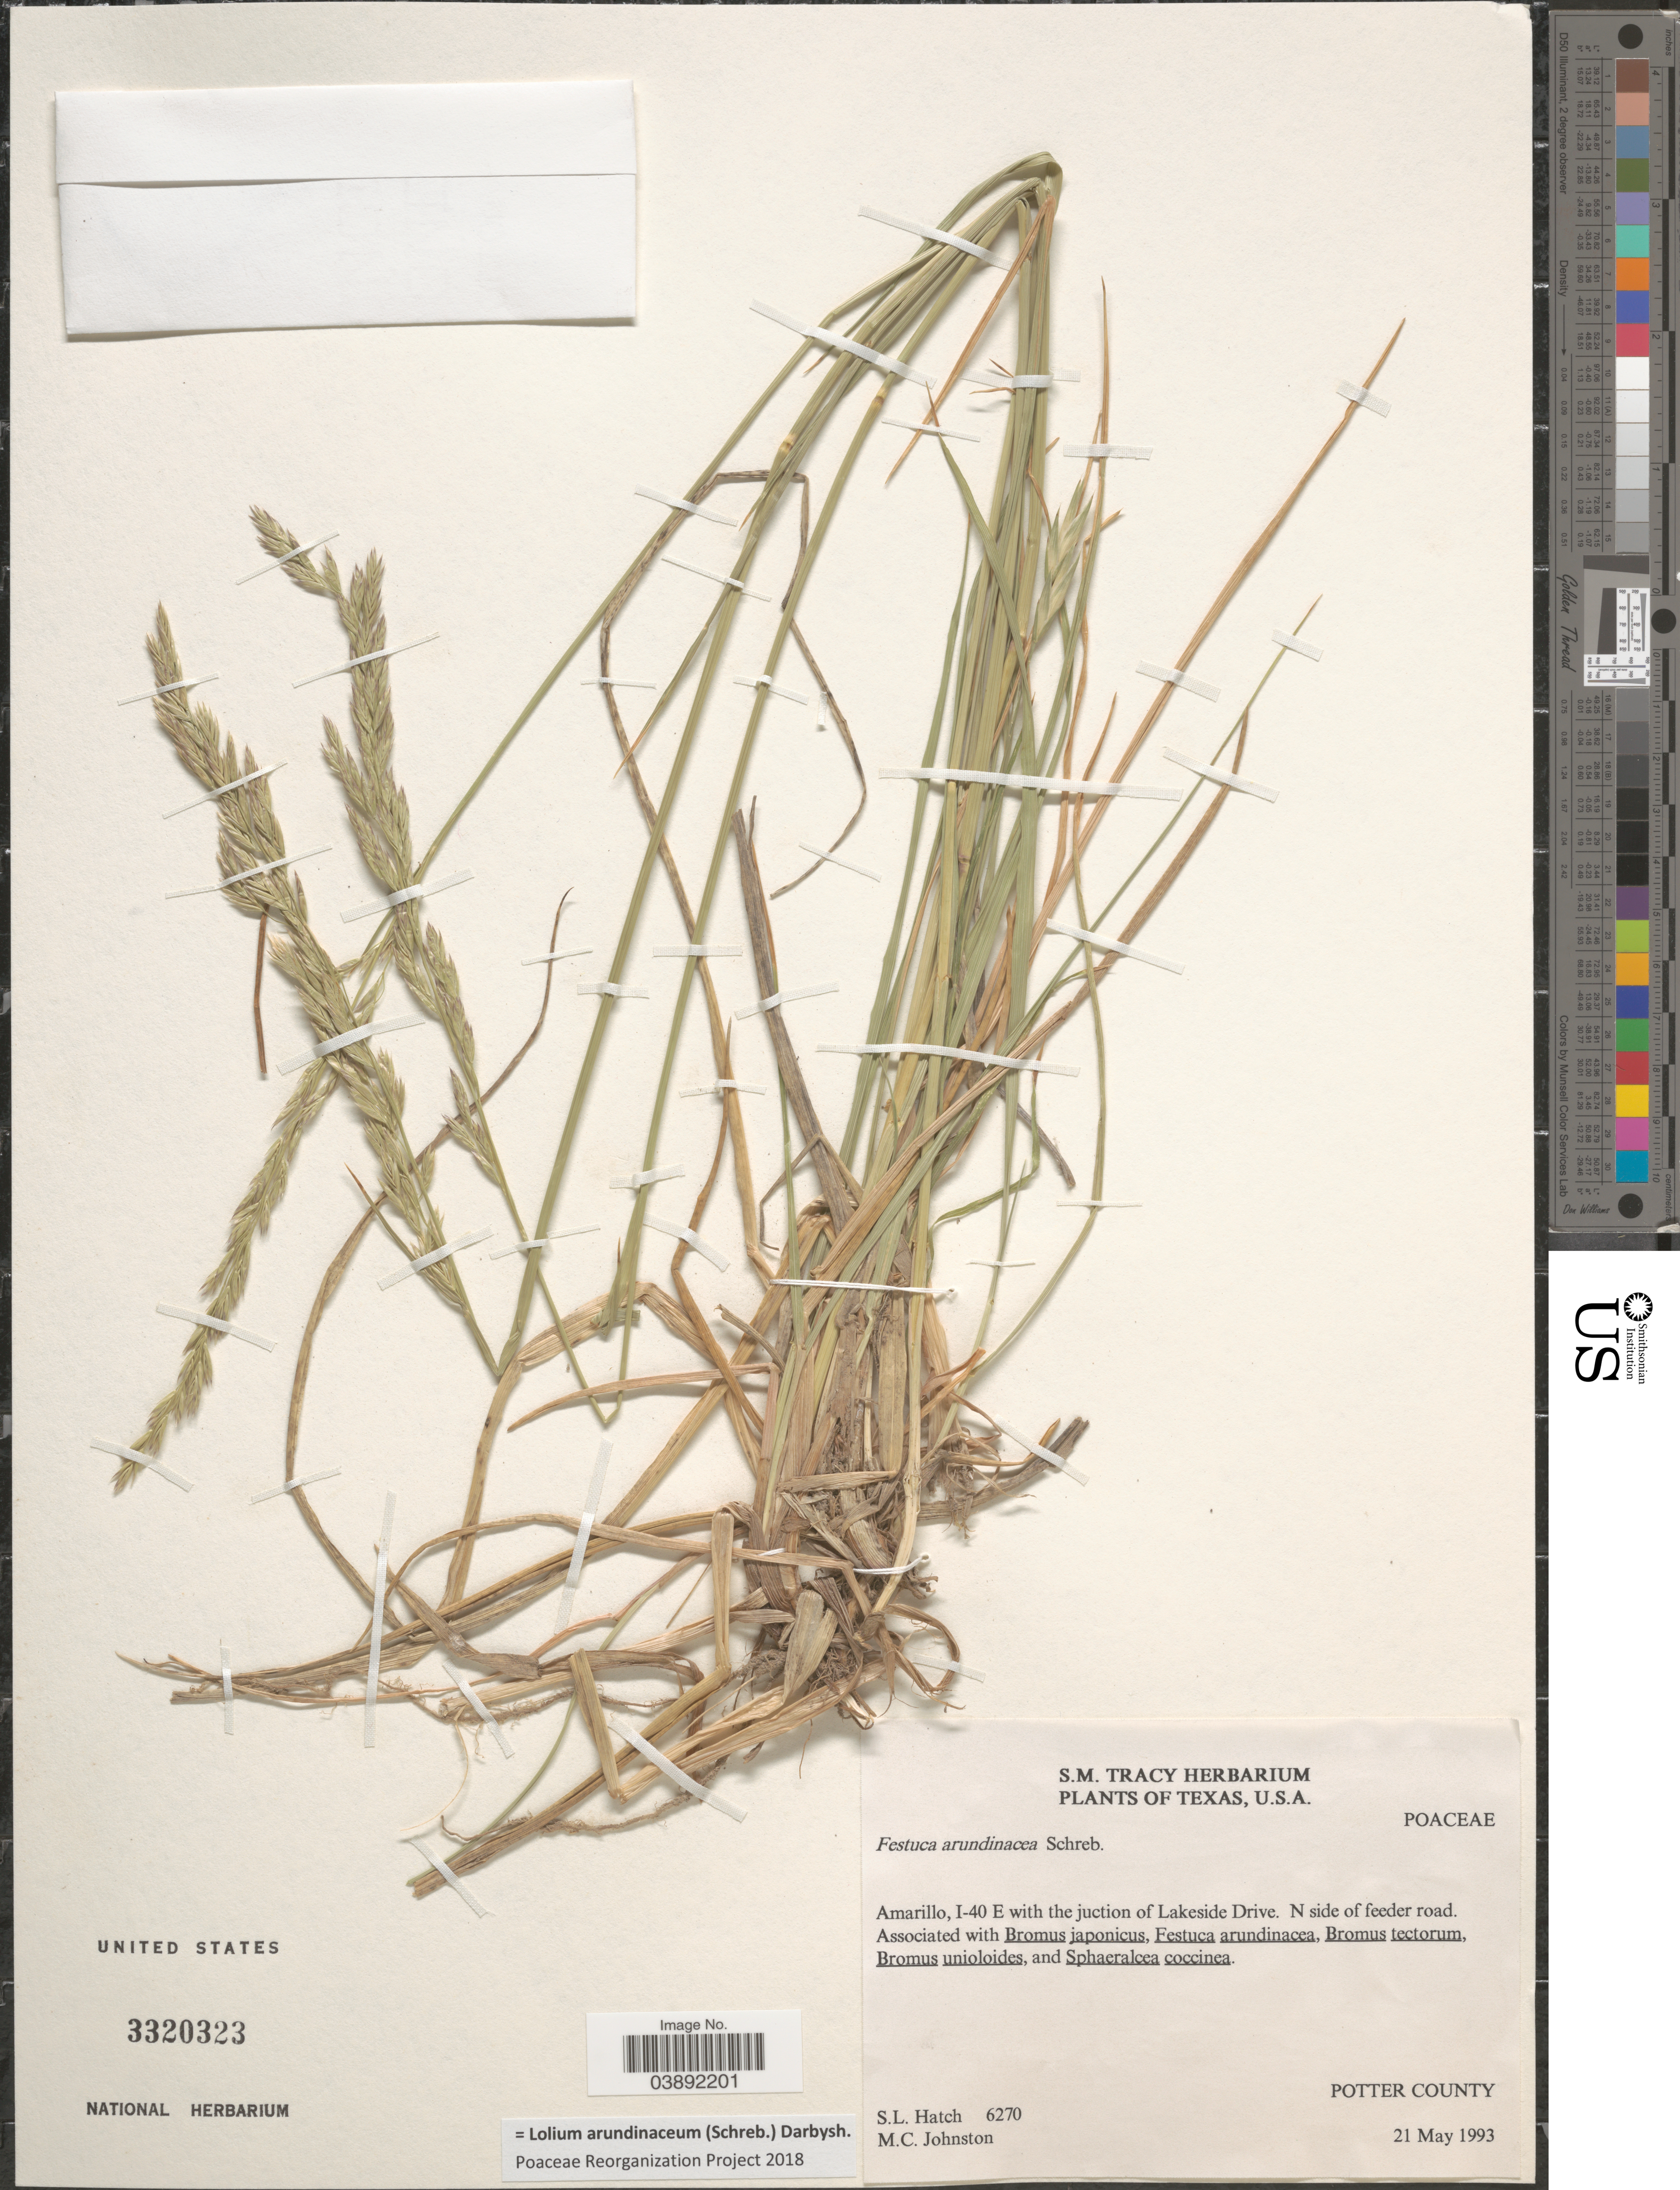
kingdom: Plantae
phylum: Tracheophyta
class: Liliopsida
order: Poales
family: Poaceae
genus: Lolium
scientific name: Lolium arundinaceum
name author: (Schreb.) Darbysh.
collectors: S. Hatch & M. Johnston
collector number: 6270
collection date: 1993-05-21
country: United States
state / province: Texas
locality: Amarillo, I-40 E with the junction of Lakeside Drive. N side of feeder road. Potter County.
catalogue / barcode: US 3320323